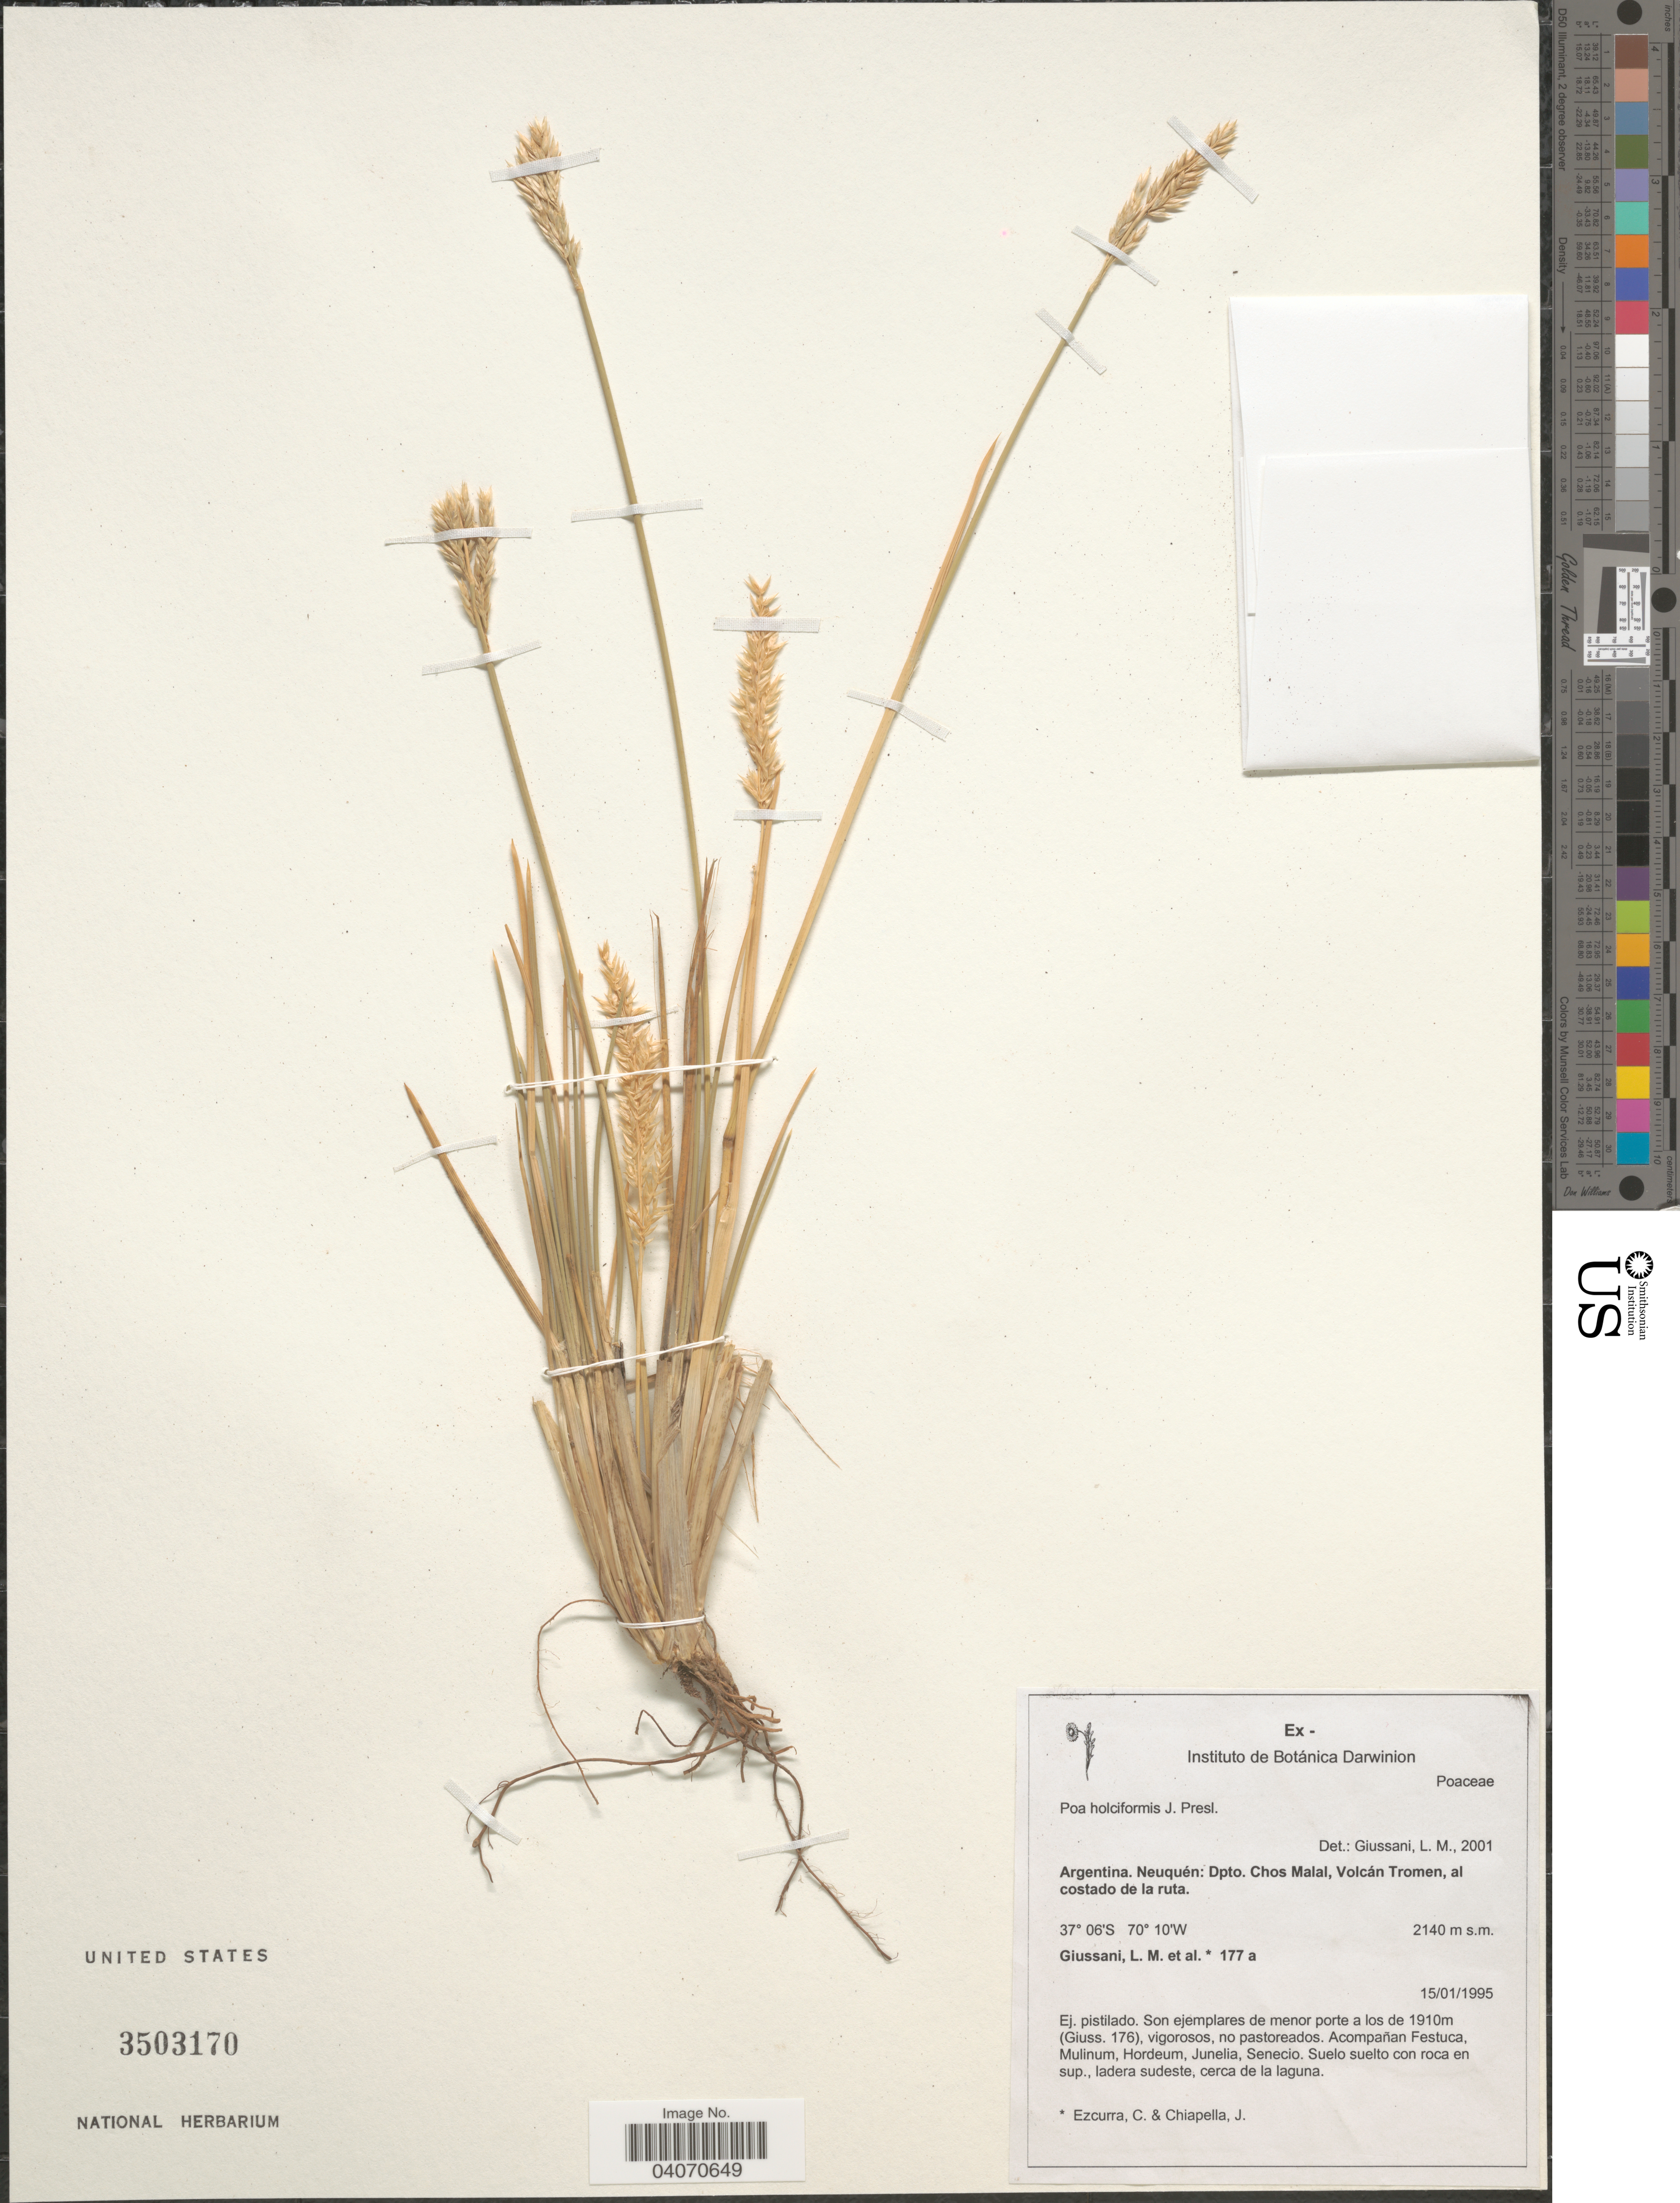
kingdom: Plantae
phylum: Tracheophyta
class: Liliopsida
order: Poales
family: Poaceae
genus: Poa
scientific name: Poa holciformis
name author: J. Presl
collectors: L. Giussani, C. Ezcurra & J. Chiapella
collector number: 177a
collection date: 1995-01-15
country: Argentina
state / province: Neuquen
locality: Dpto. Chos Malal, Volcán Tromen, al costado de la ruta.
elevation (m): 2140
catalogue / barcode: US 3503170